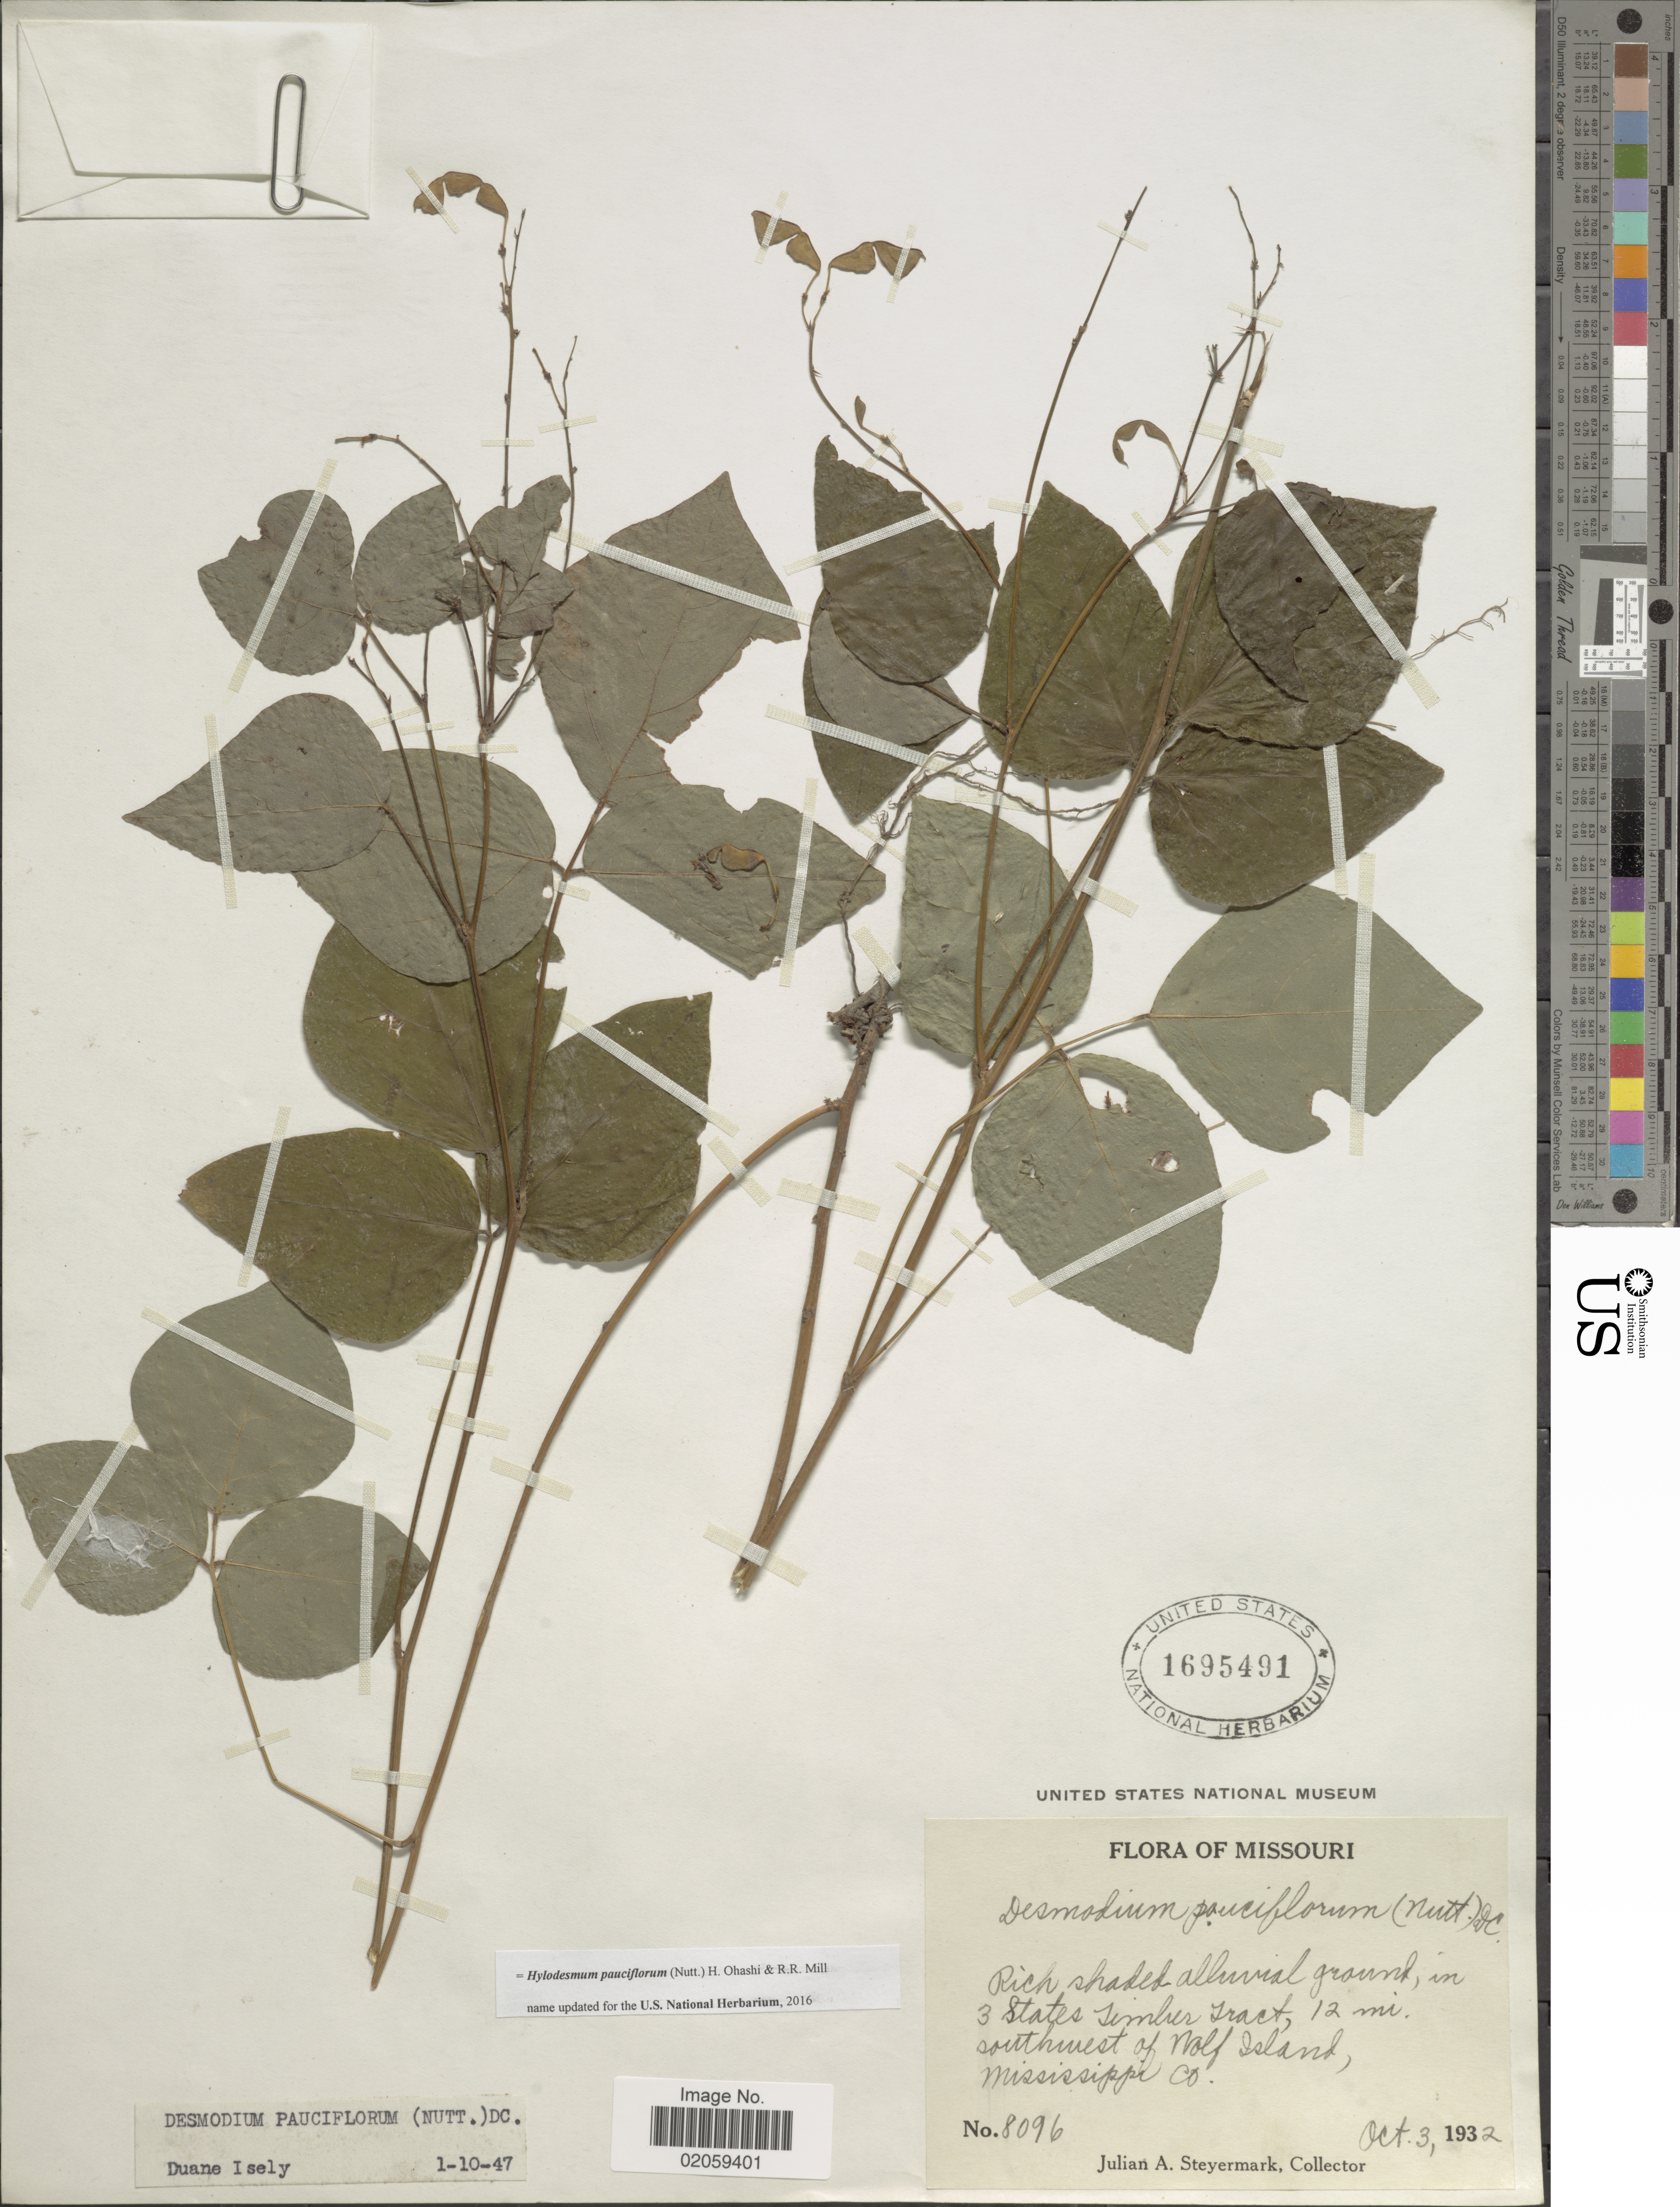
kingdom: Plantae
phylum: Tracheophyta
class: Magnoliopsida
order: Fabales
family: Fabaceae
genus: Hylodesmum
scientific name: Hylodesmum pauciflorum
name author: (Nutt.) H. Ohashi & R.R. Mill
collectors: J. Steyermark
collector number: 8096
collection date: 1932-10-03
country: United States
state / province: Missouri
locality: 3 States Timber Tract, 12 mi southwest of Wolf Island, Mississippi Co.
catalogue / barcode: US 1695491